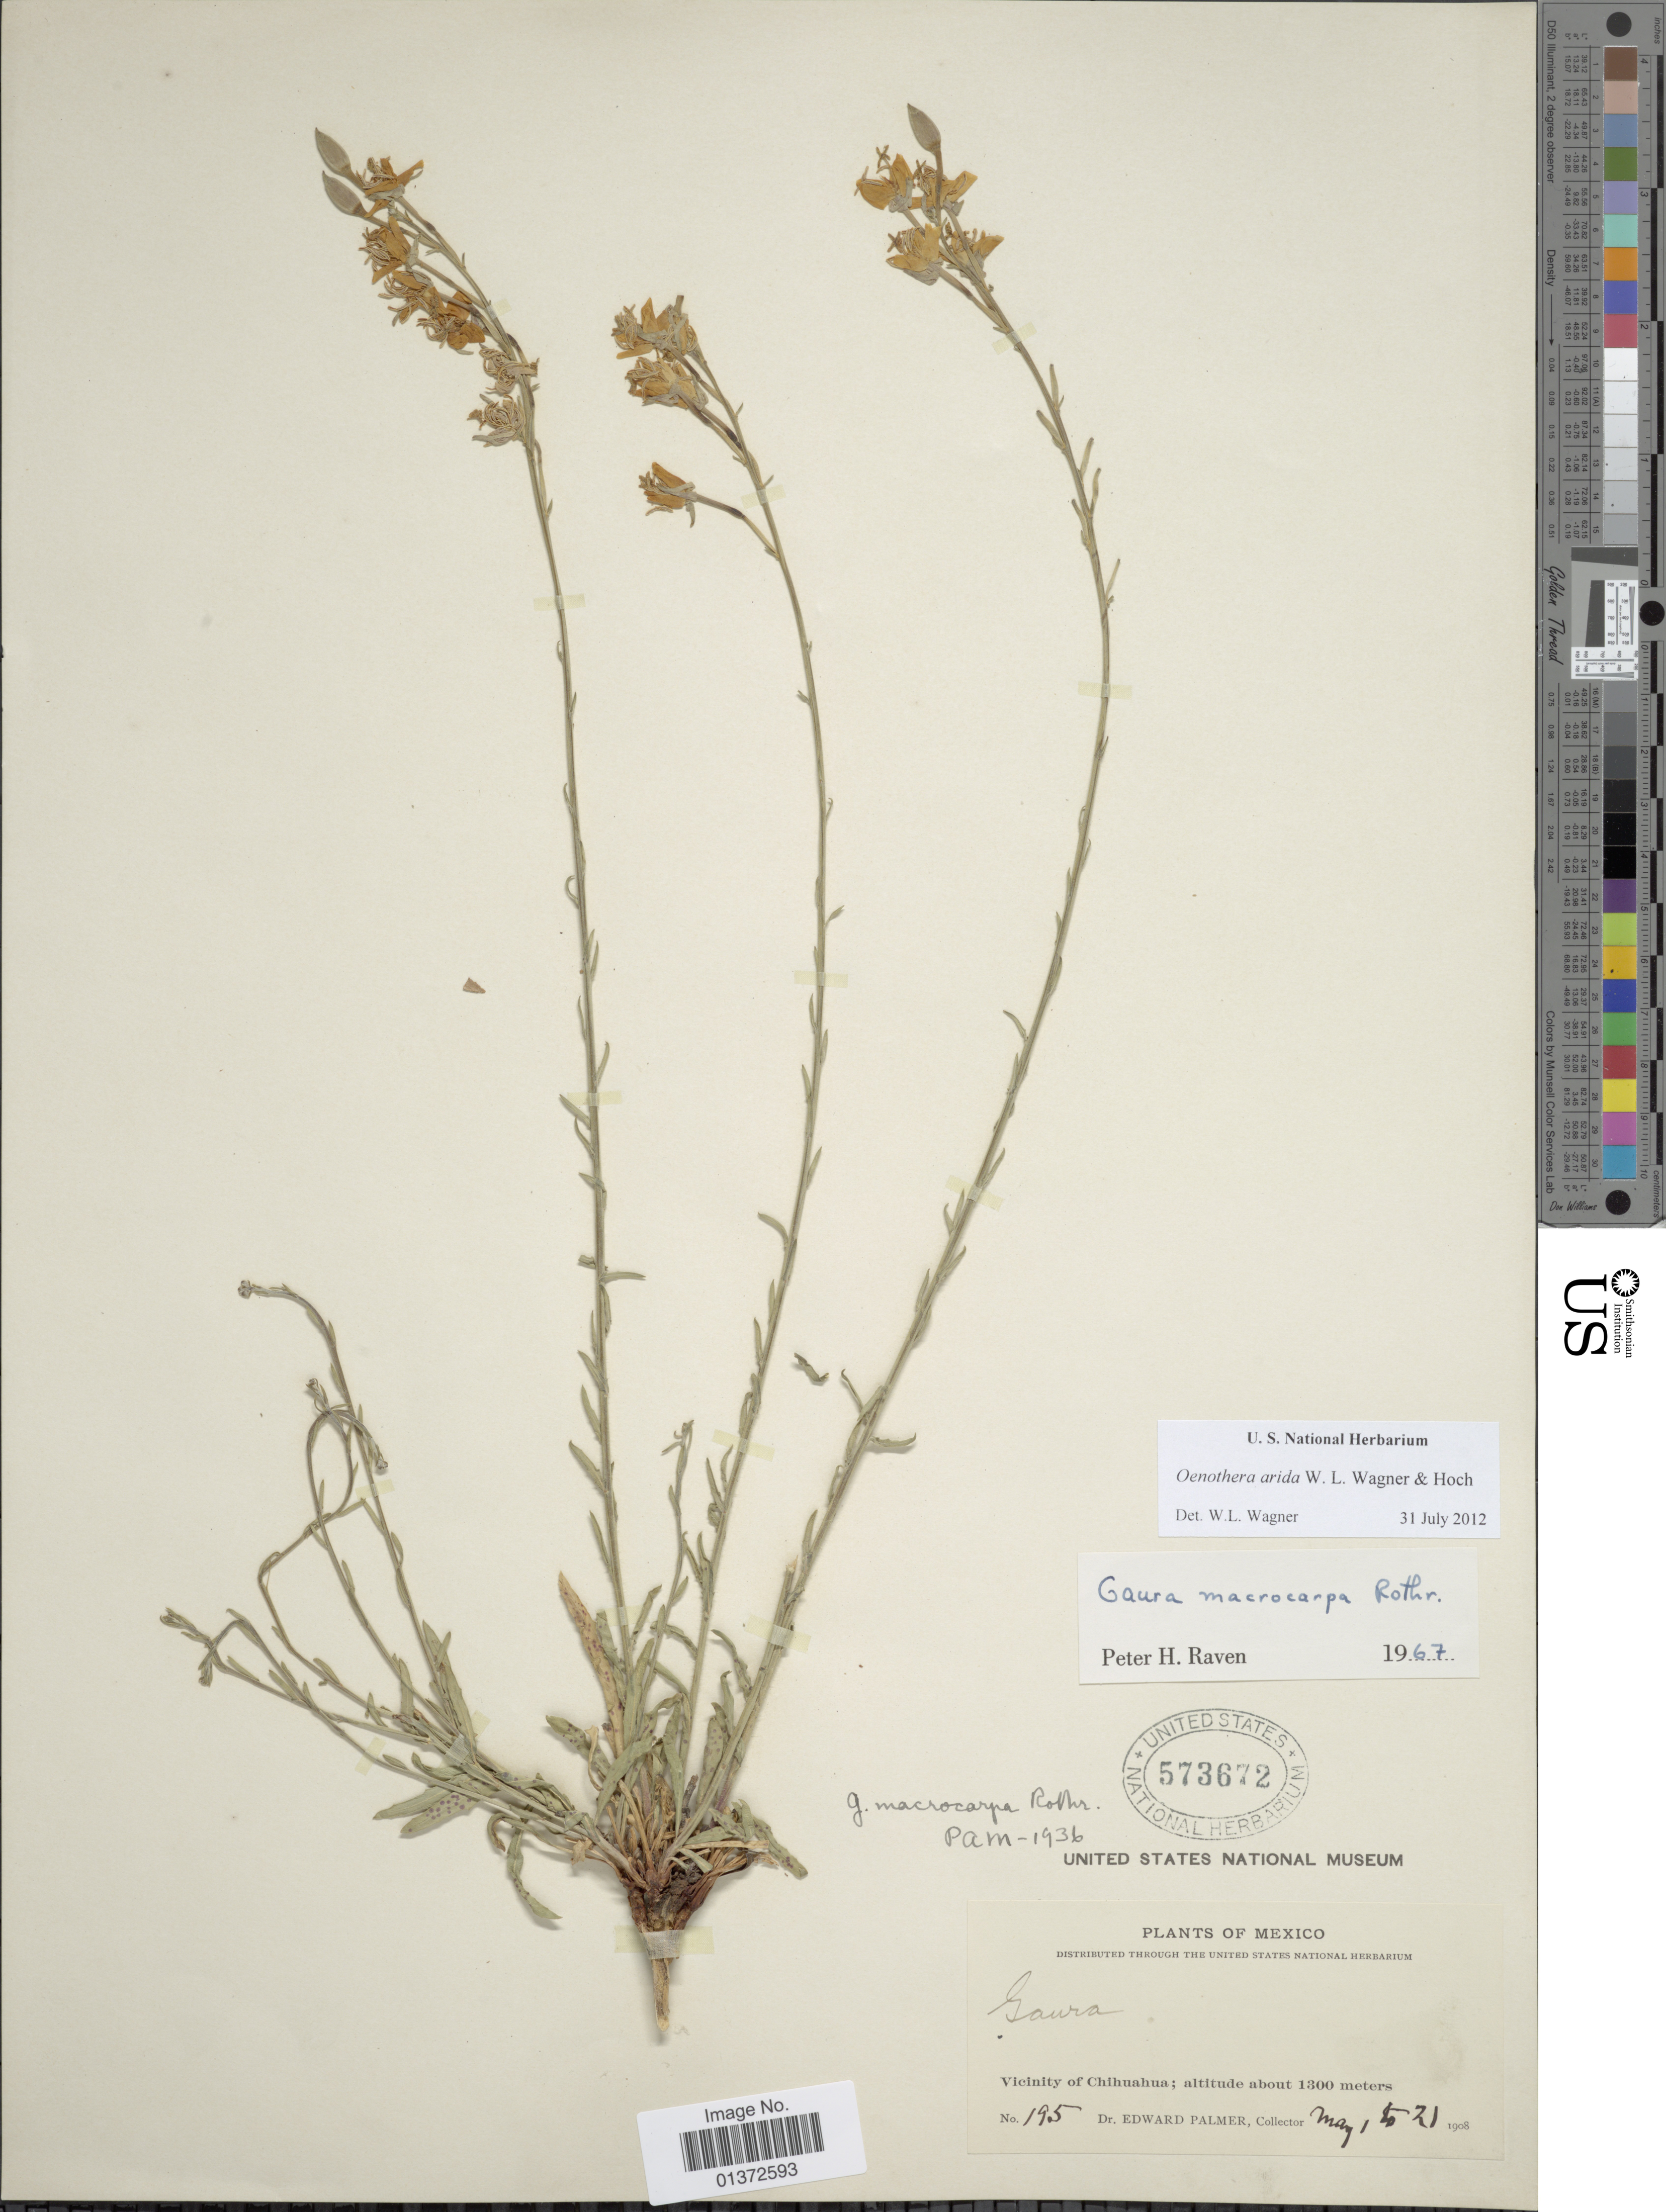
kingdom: Plantae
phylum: Tracheophyta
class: Magnoliopsida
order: Myrtales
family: Onagraceae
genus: Oenothera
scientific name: Oenothera arida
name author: W.L. Wagner & Hoch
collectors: E. Palmer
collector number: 195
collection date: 1908-05-21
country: Mexico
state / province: Chihuahua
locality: Vicinity of Chihuahua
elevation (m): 1300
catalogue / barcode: US 573672